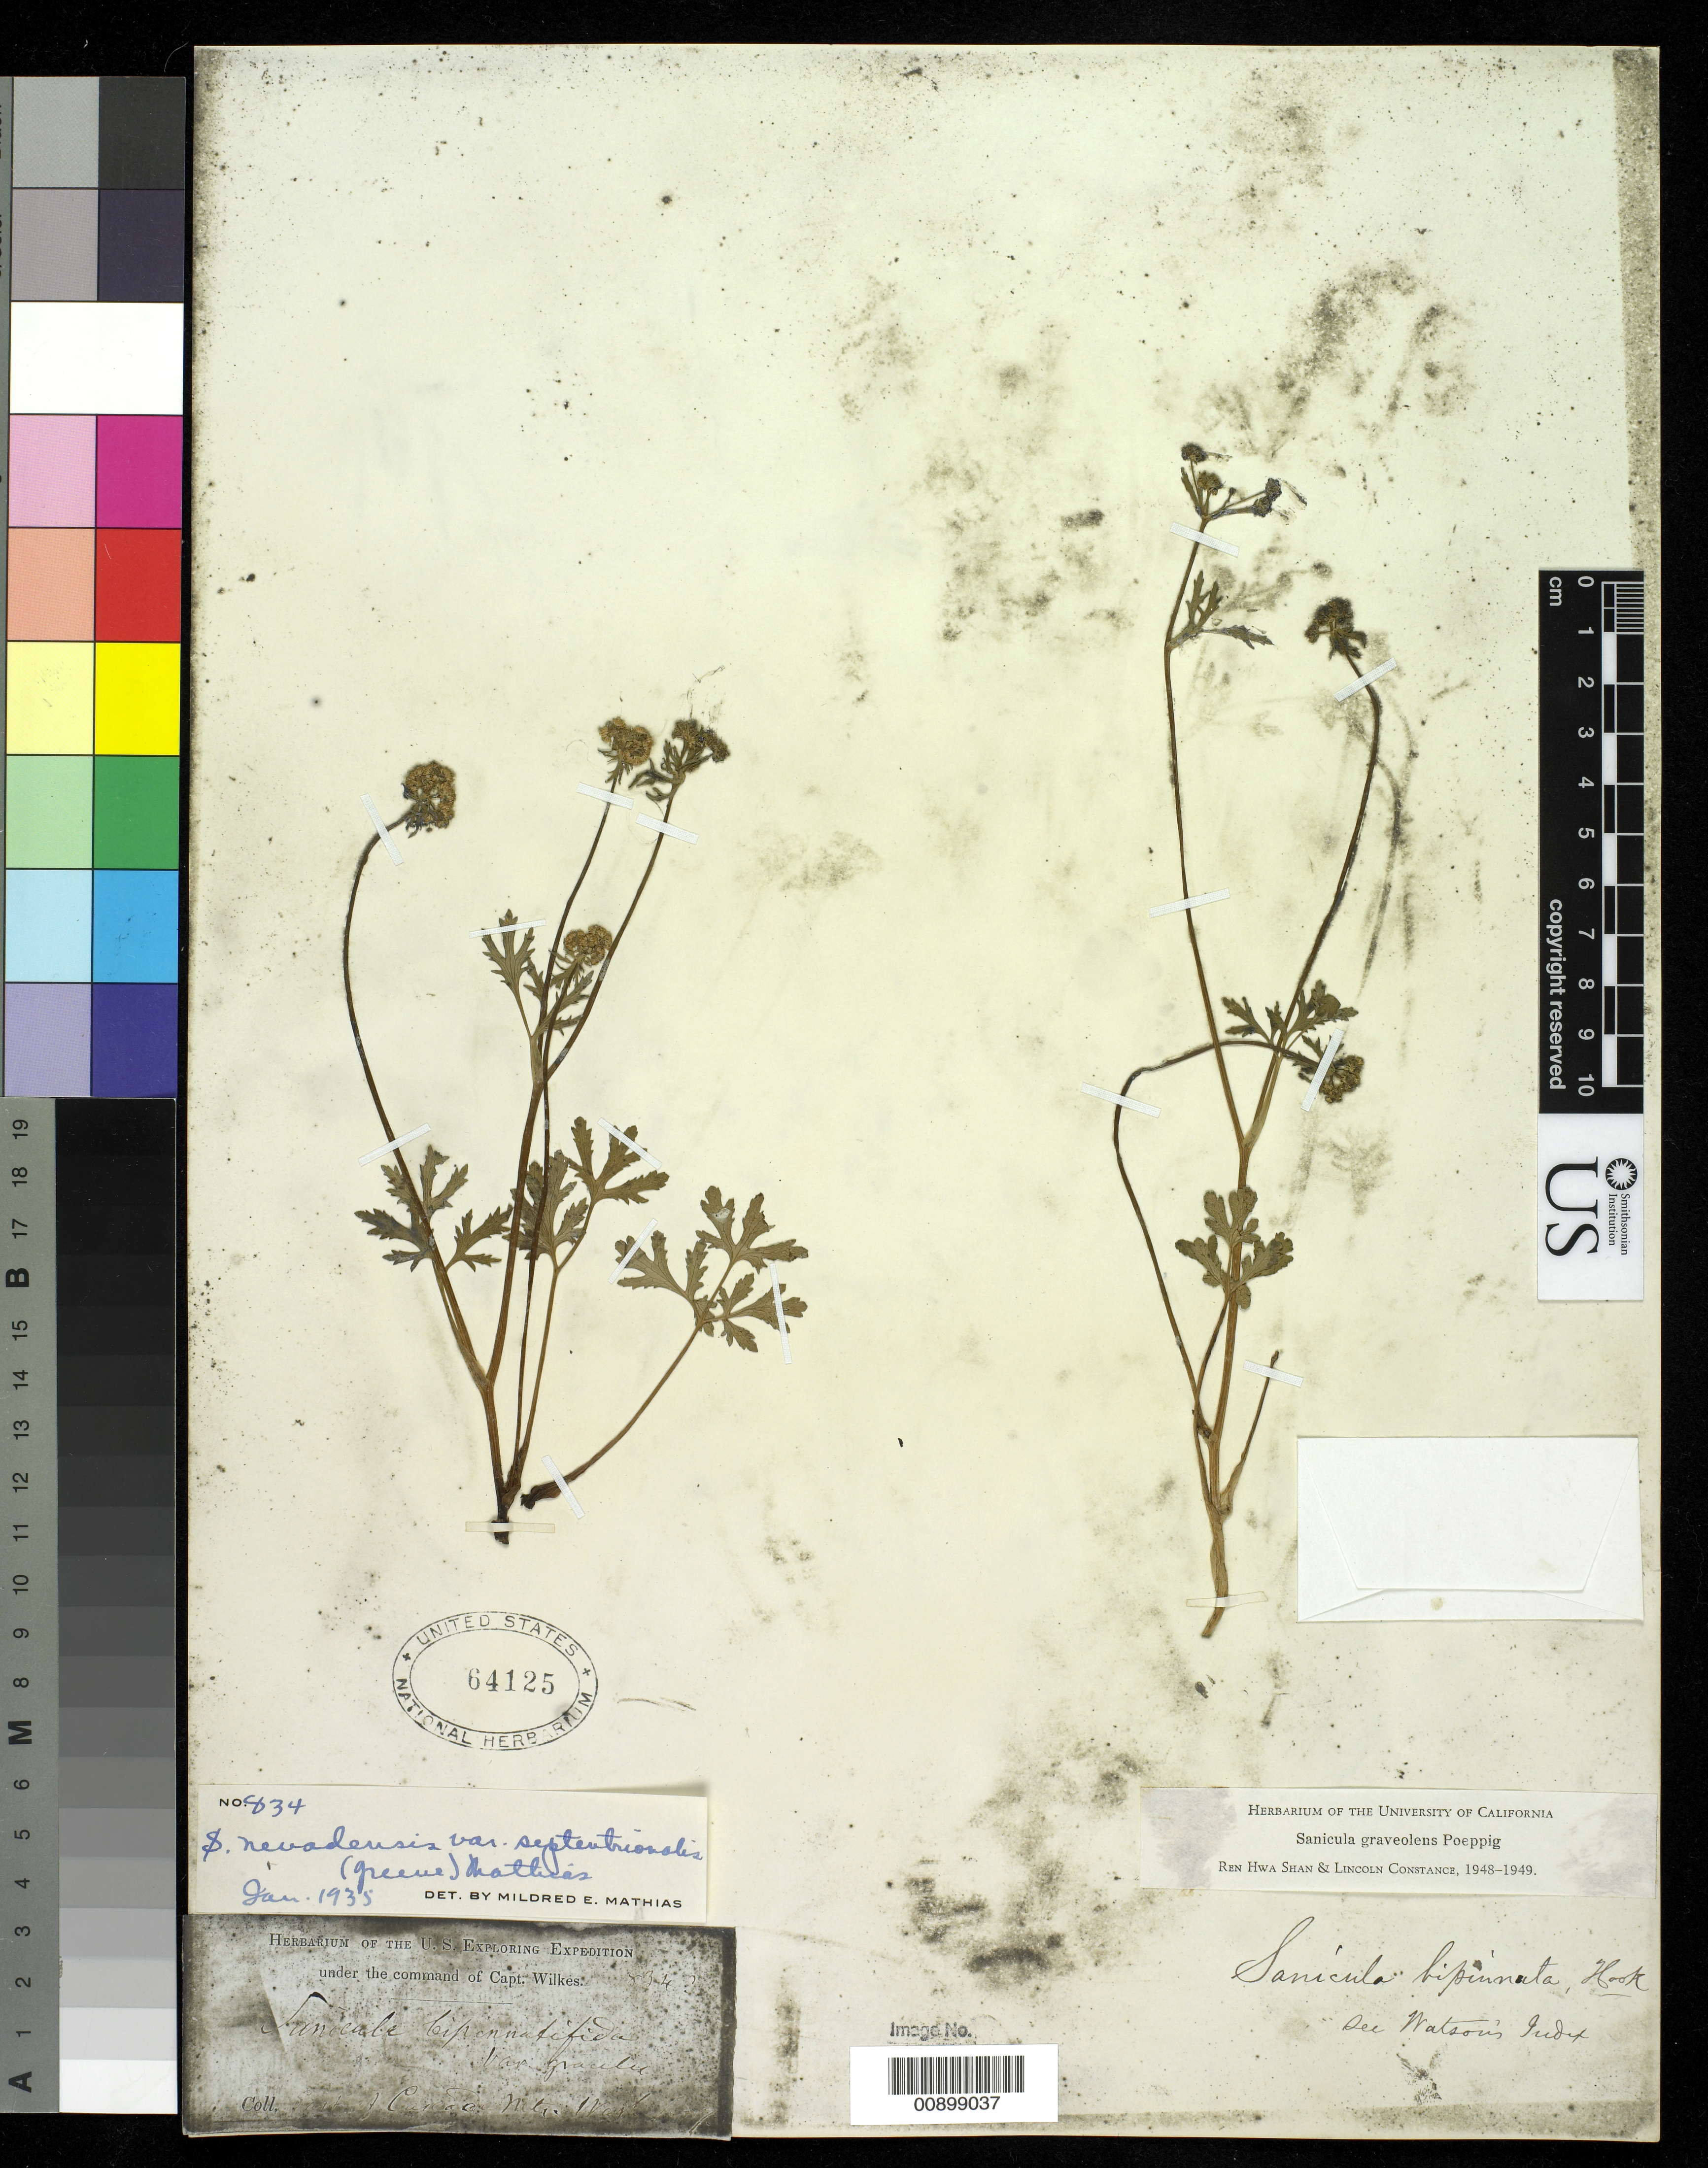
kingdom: Plantae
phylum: Tracheophyta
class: Magnoliopsida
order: Apiales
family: Apiaceae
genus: Sanicula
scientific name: Sanicula graveolens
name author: Poepp. ex DC.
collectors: Wilkes Explor. Exped.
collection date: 1838/1842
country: United States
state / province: Washington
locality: Cascade Mts.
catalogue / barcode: US 64125